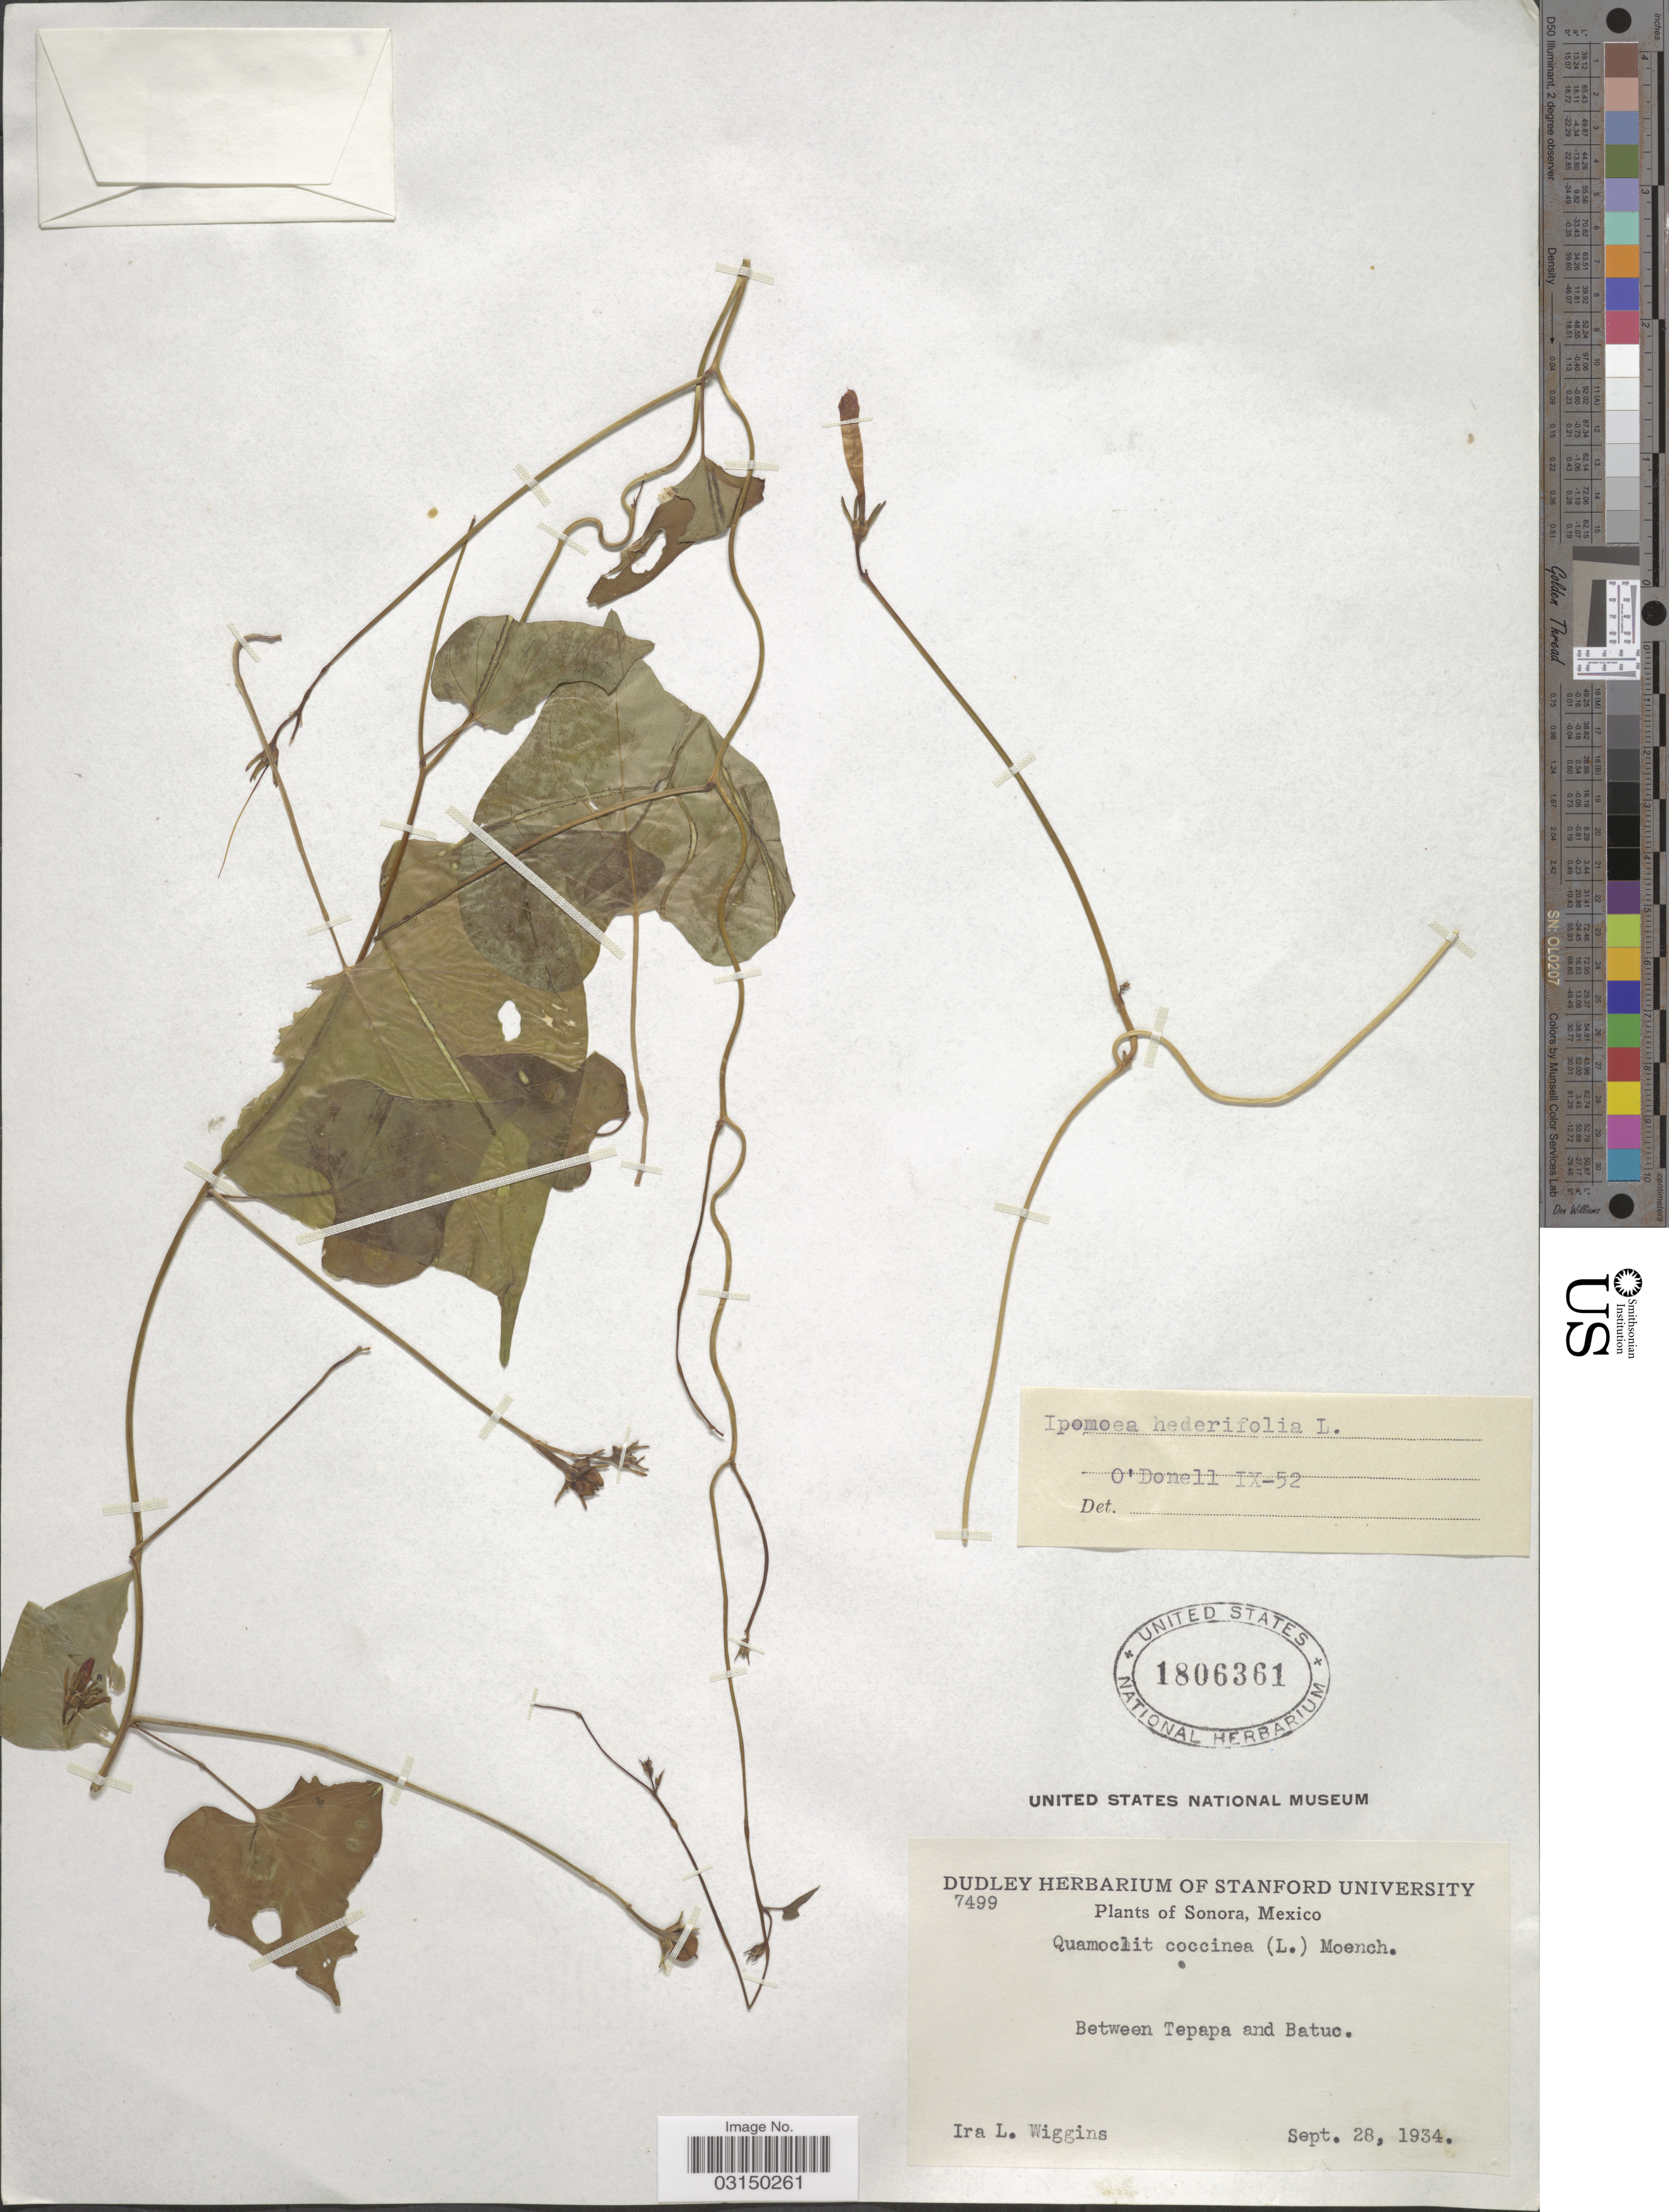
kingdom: Plantae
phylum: Tracheophyta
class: Magnoliopsida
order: Solanales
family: Convolvulaceae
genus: Ipomoea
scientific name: Ipomoea hederifolia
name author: L.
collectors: I. L. Wiggins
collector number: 7499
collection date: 1934-09-28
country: Mexico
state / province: Sonora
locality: Between Tepapa and Batuc.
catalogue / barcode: US 1806361